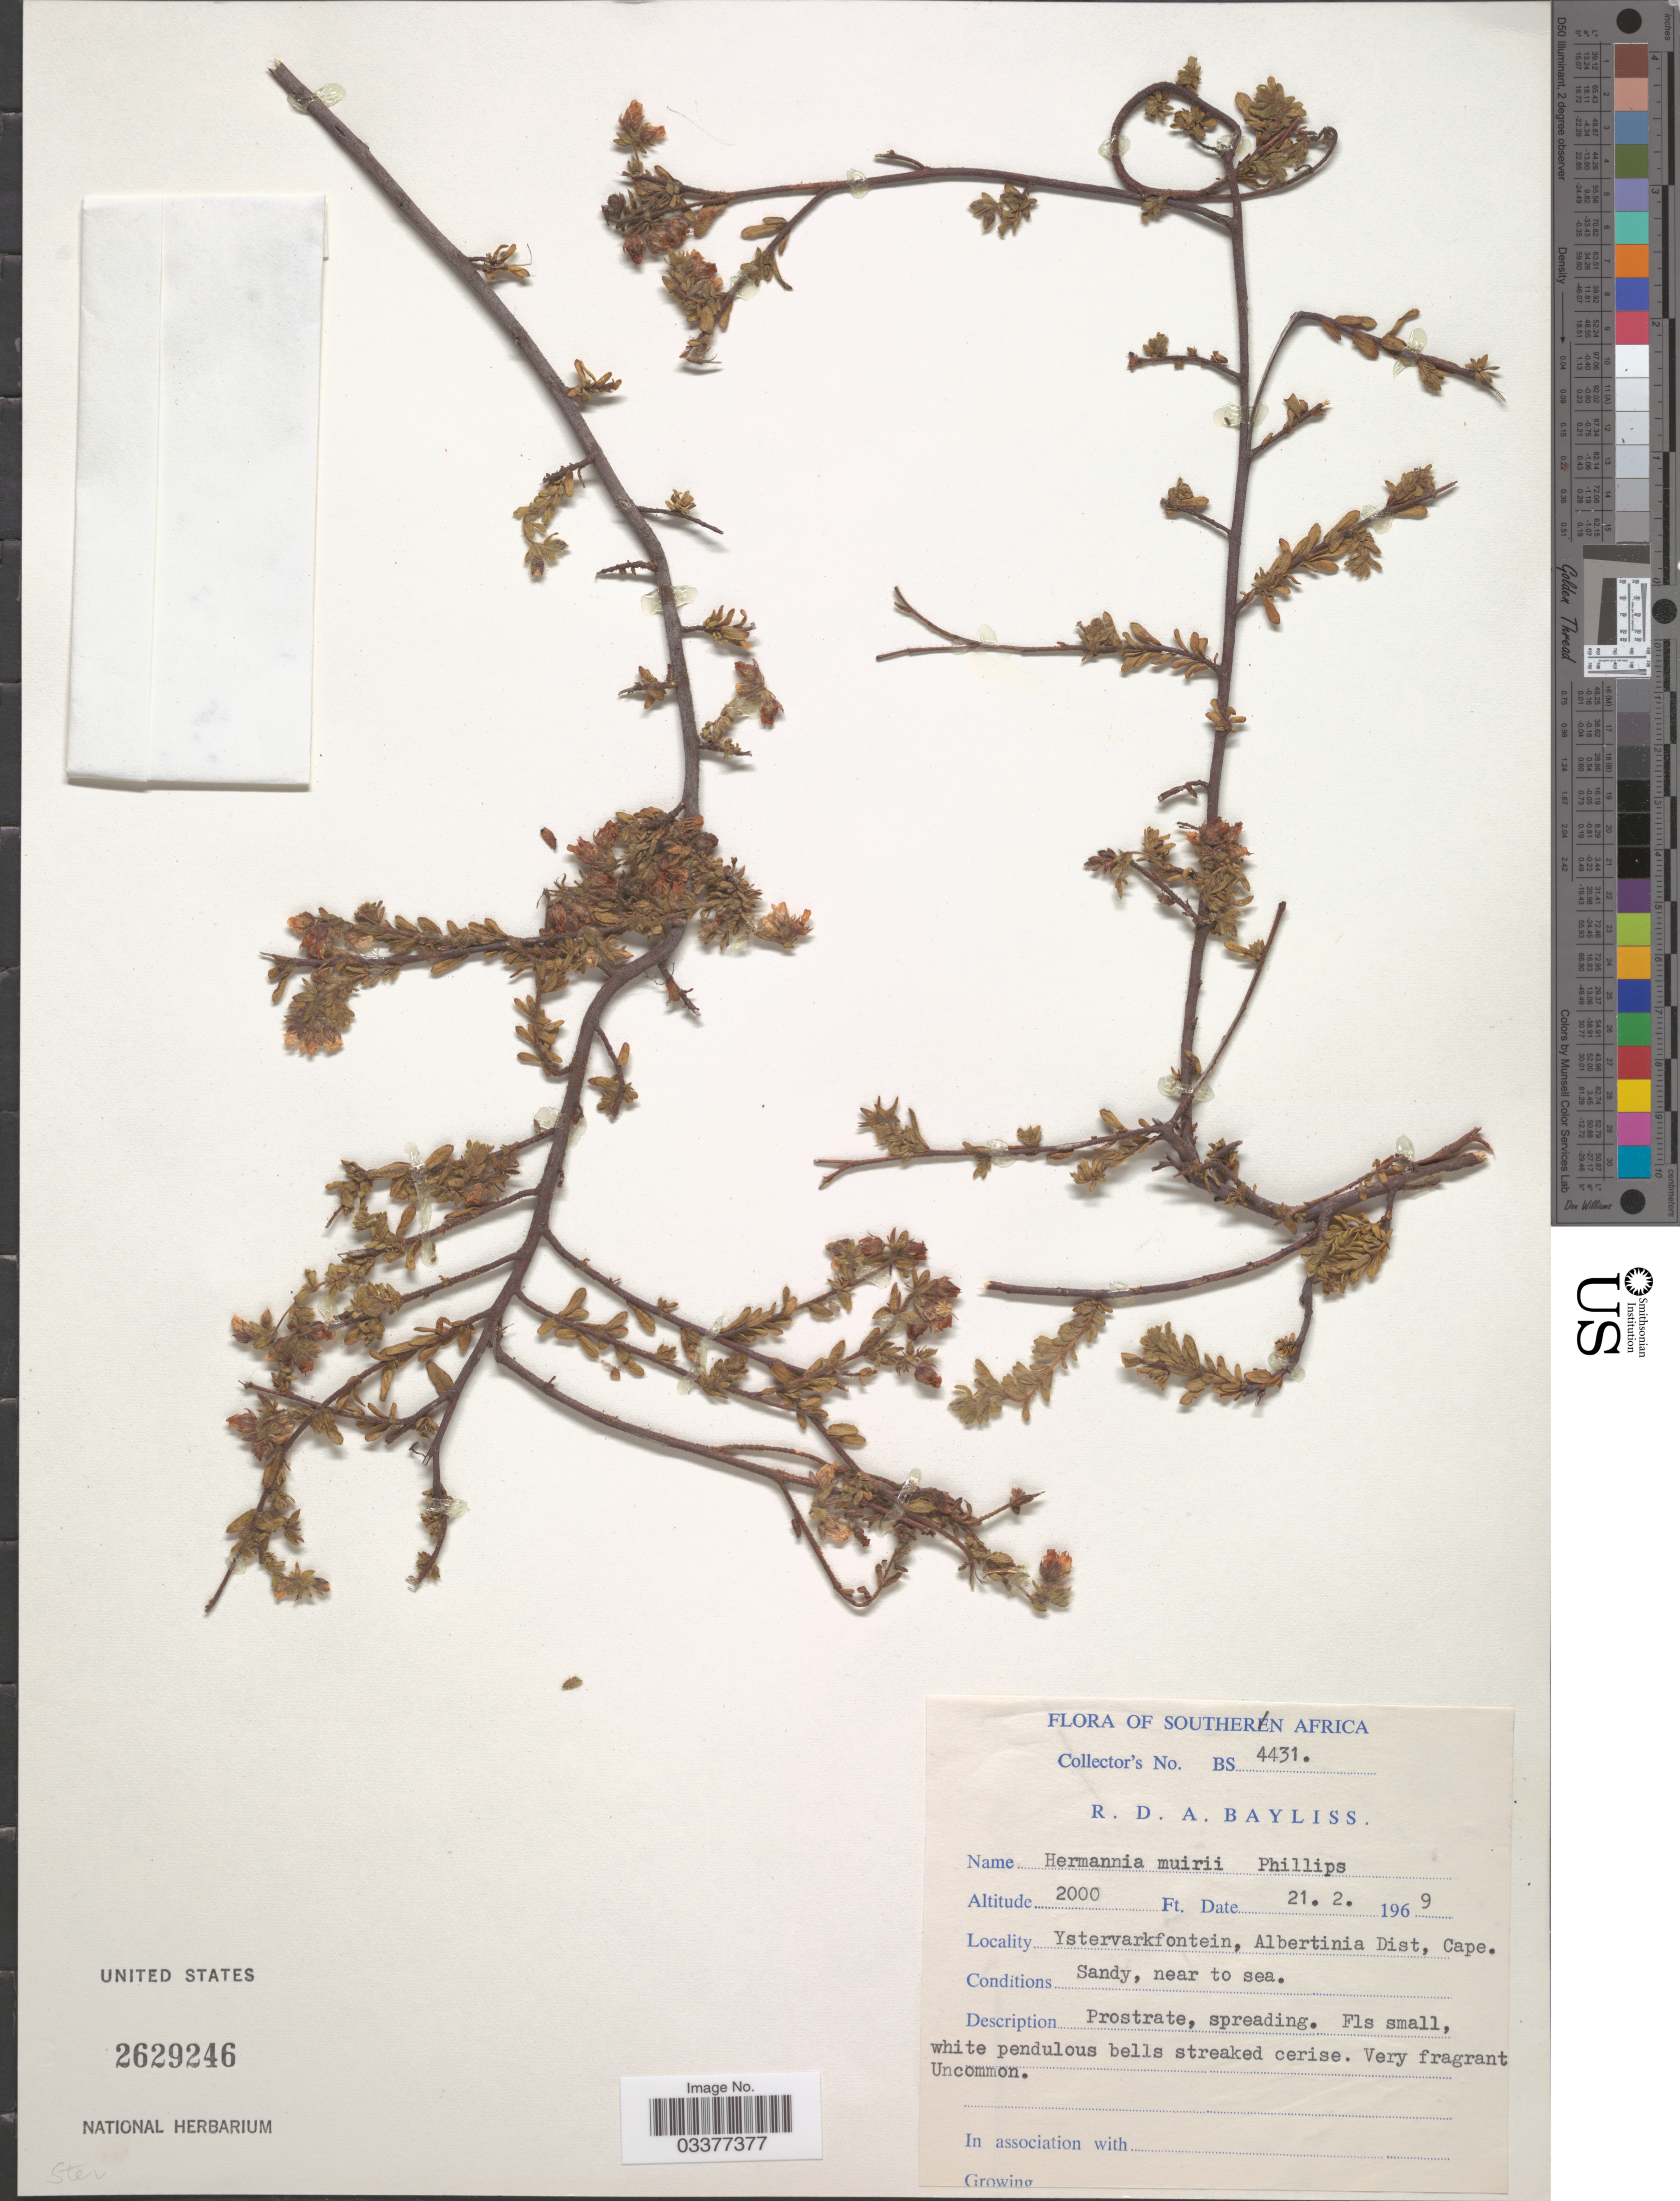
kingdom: Plantae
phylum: Tracheophyta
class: Magnoliopsida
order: Malvales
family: Malvaceae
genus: Hermannia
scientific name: Hermannia muirii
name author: Pillans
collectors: R. Bayliss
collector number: BS4431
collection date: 1969-02-21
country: South Africa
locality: Southern Africa. Ystervarkfontein, Albertinia Dist, Cape.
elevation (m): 610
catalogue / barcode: US 2629246